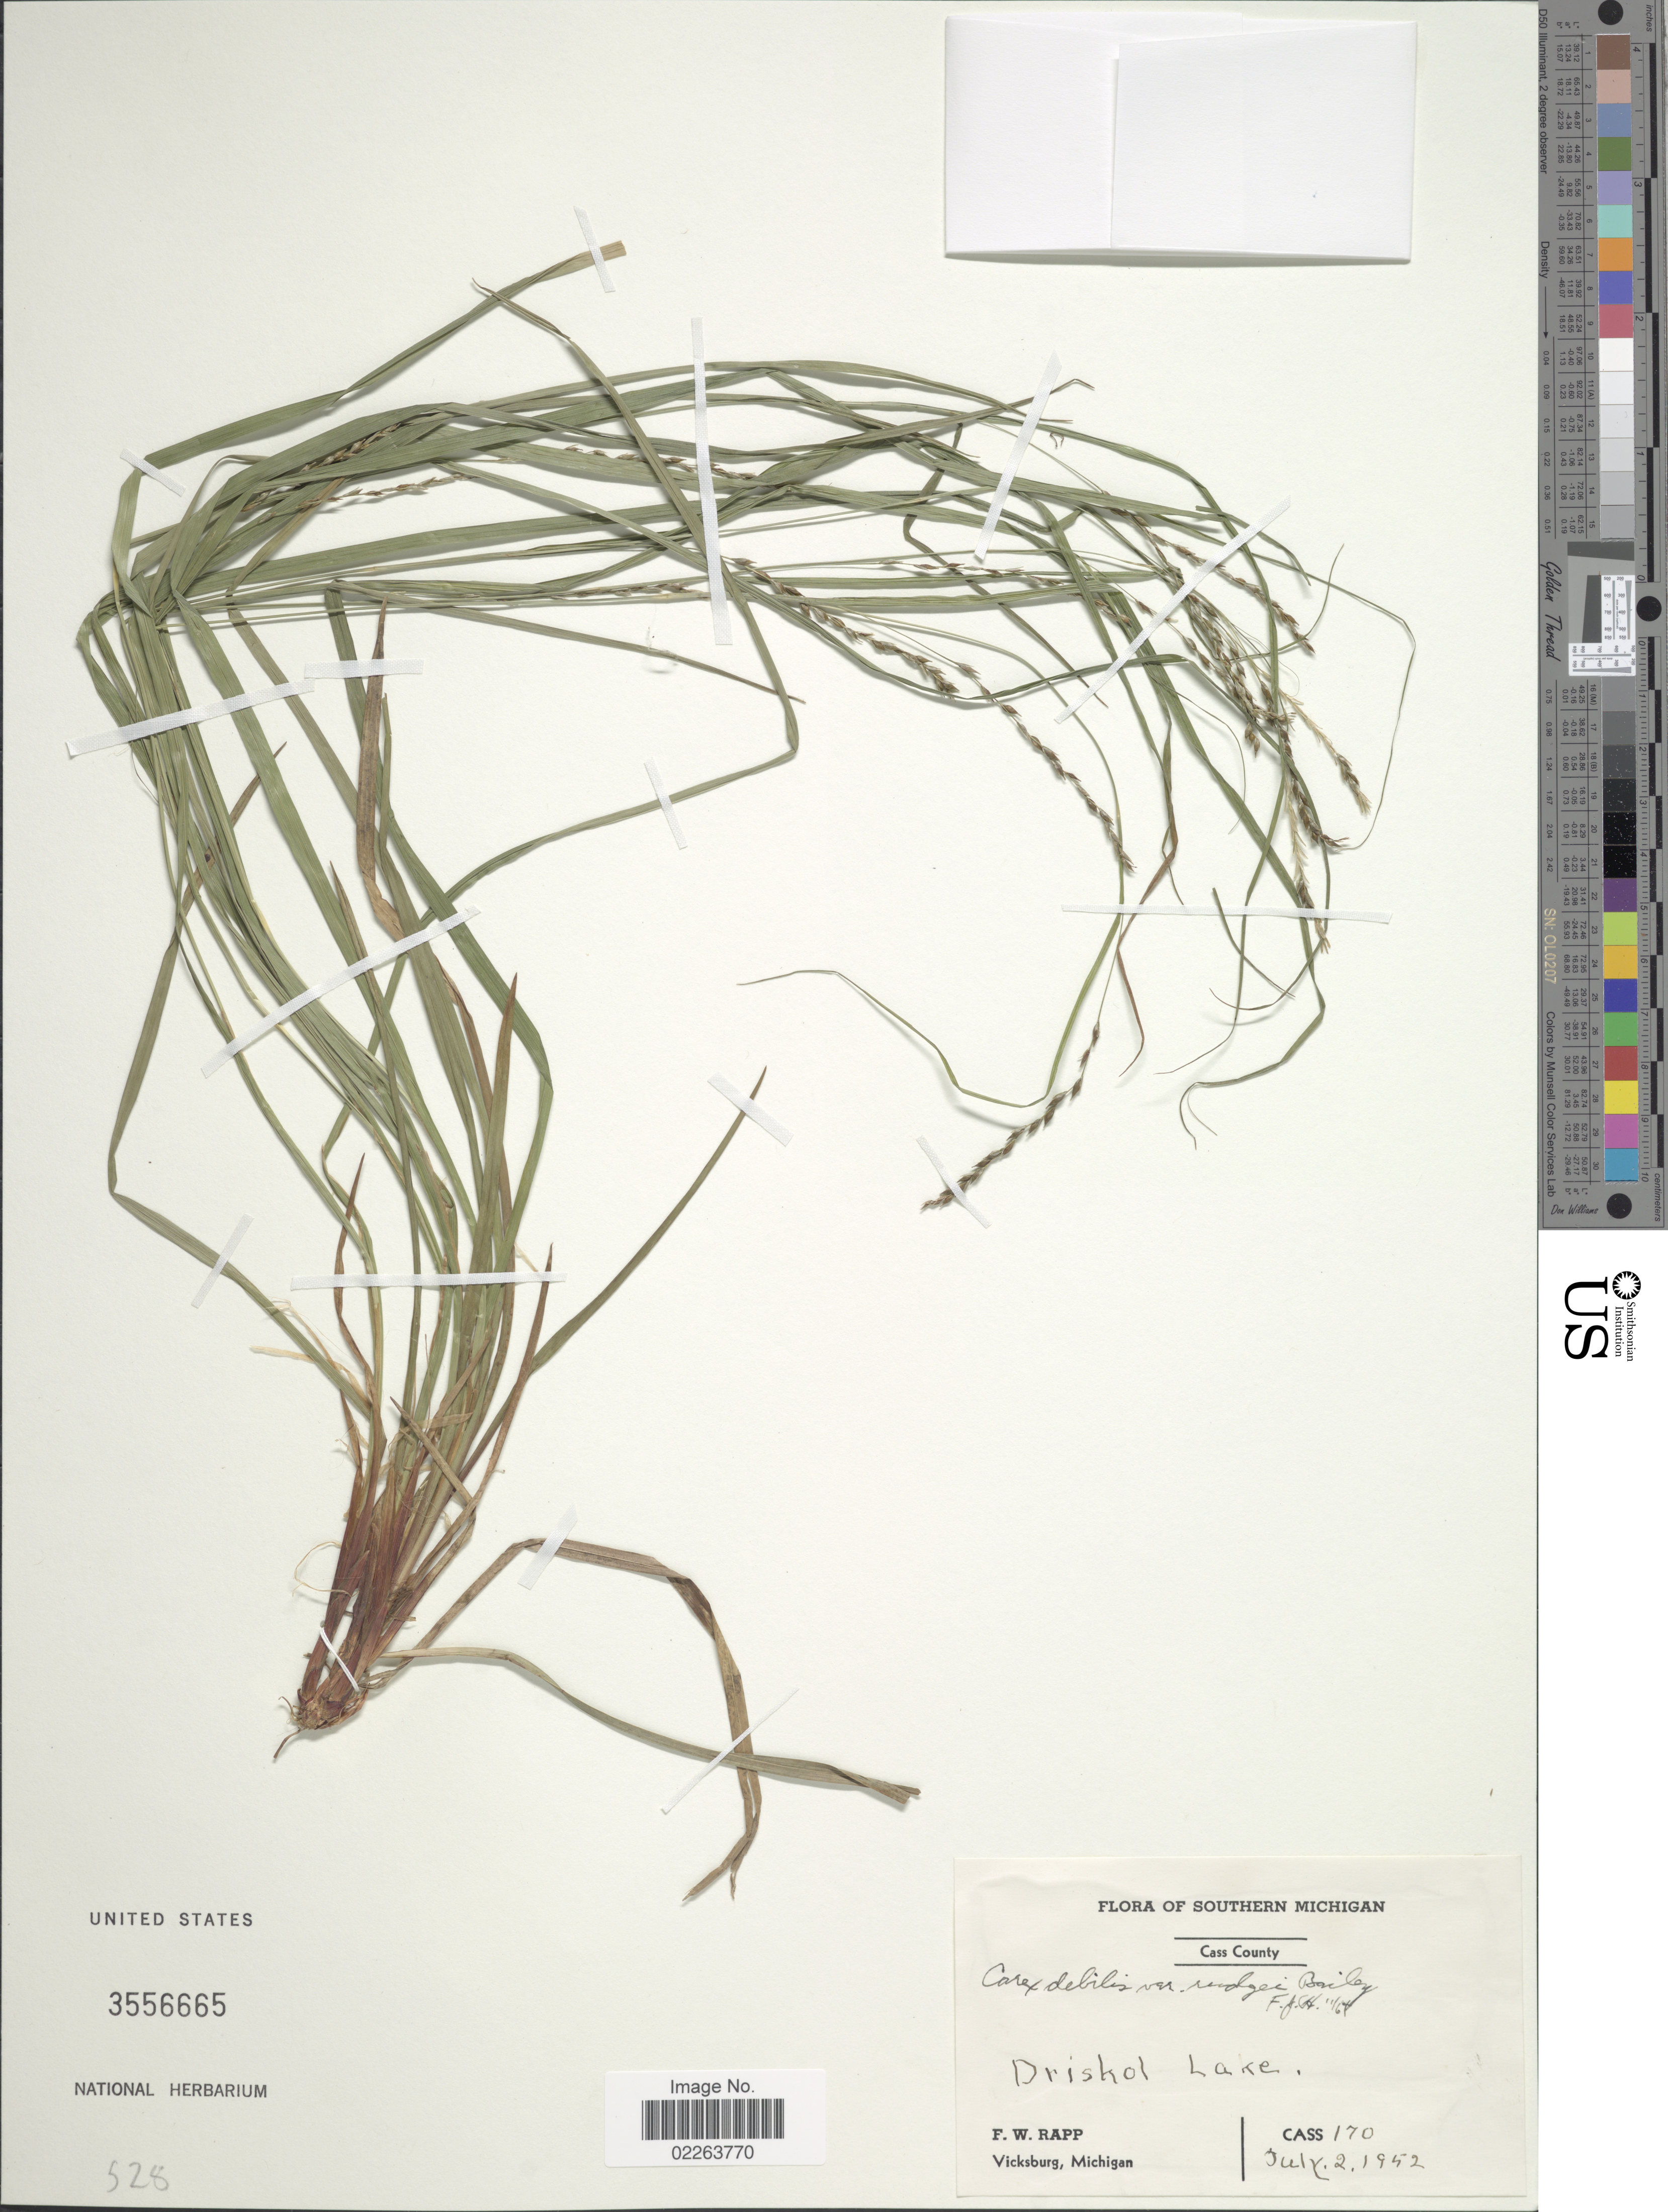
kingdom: Plantae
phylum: Tracheophyta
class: Liliopsida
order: Poales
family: Cyperaceae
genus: Carex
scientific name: Carex flexuosa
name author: Muhl. ex Willd.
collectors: F. Rapp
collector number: CASS 170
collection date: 1952-07-02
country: United States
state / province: Michigan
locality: Southern Michigan, Cass County, Driskol Lake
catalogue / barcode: US 3556665